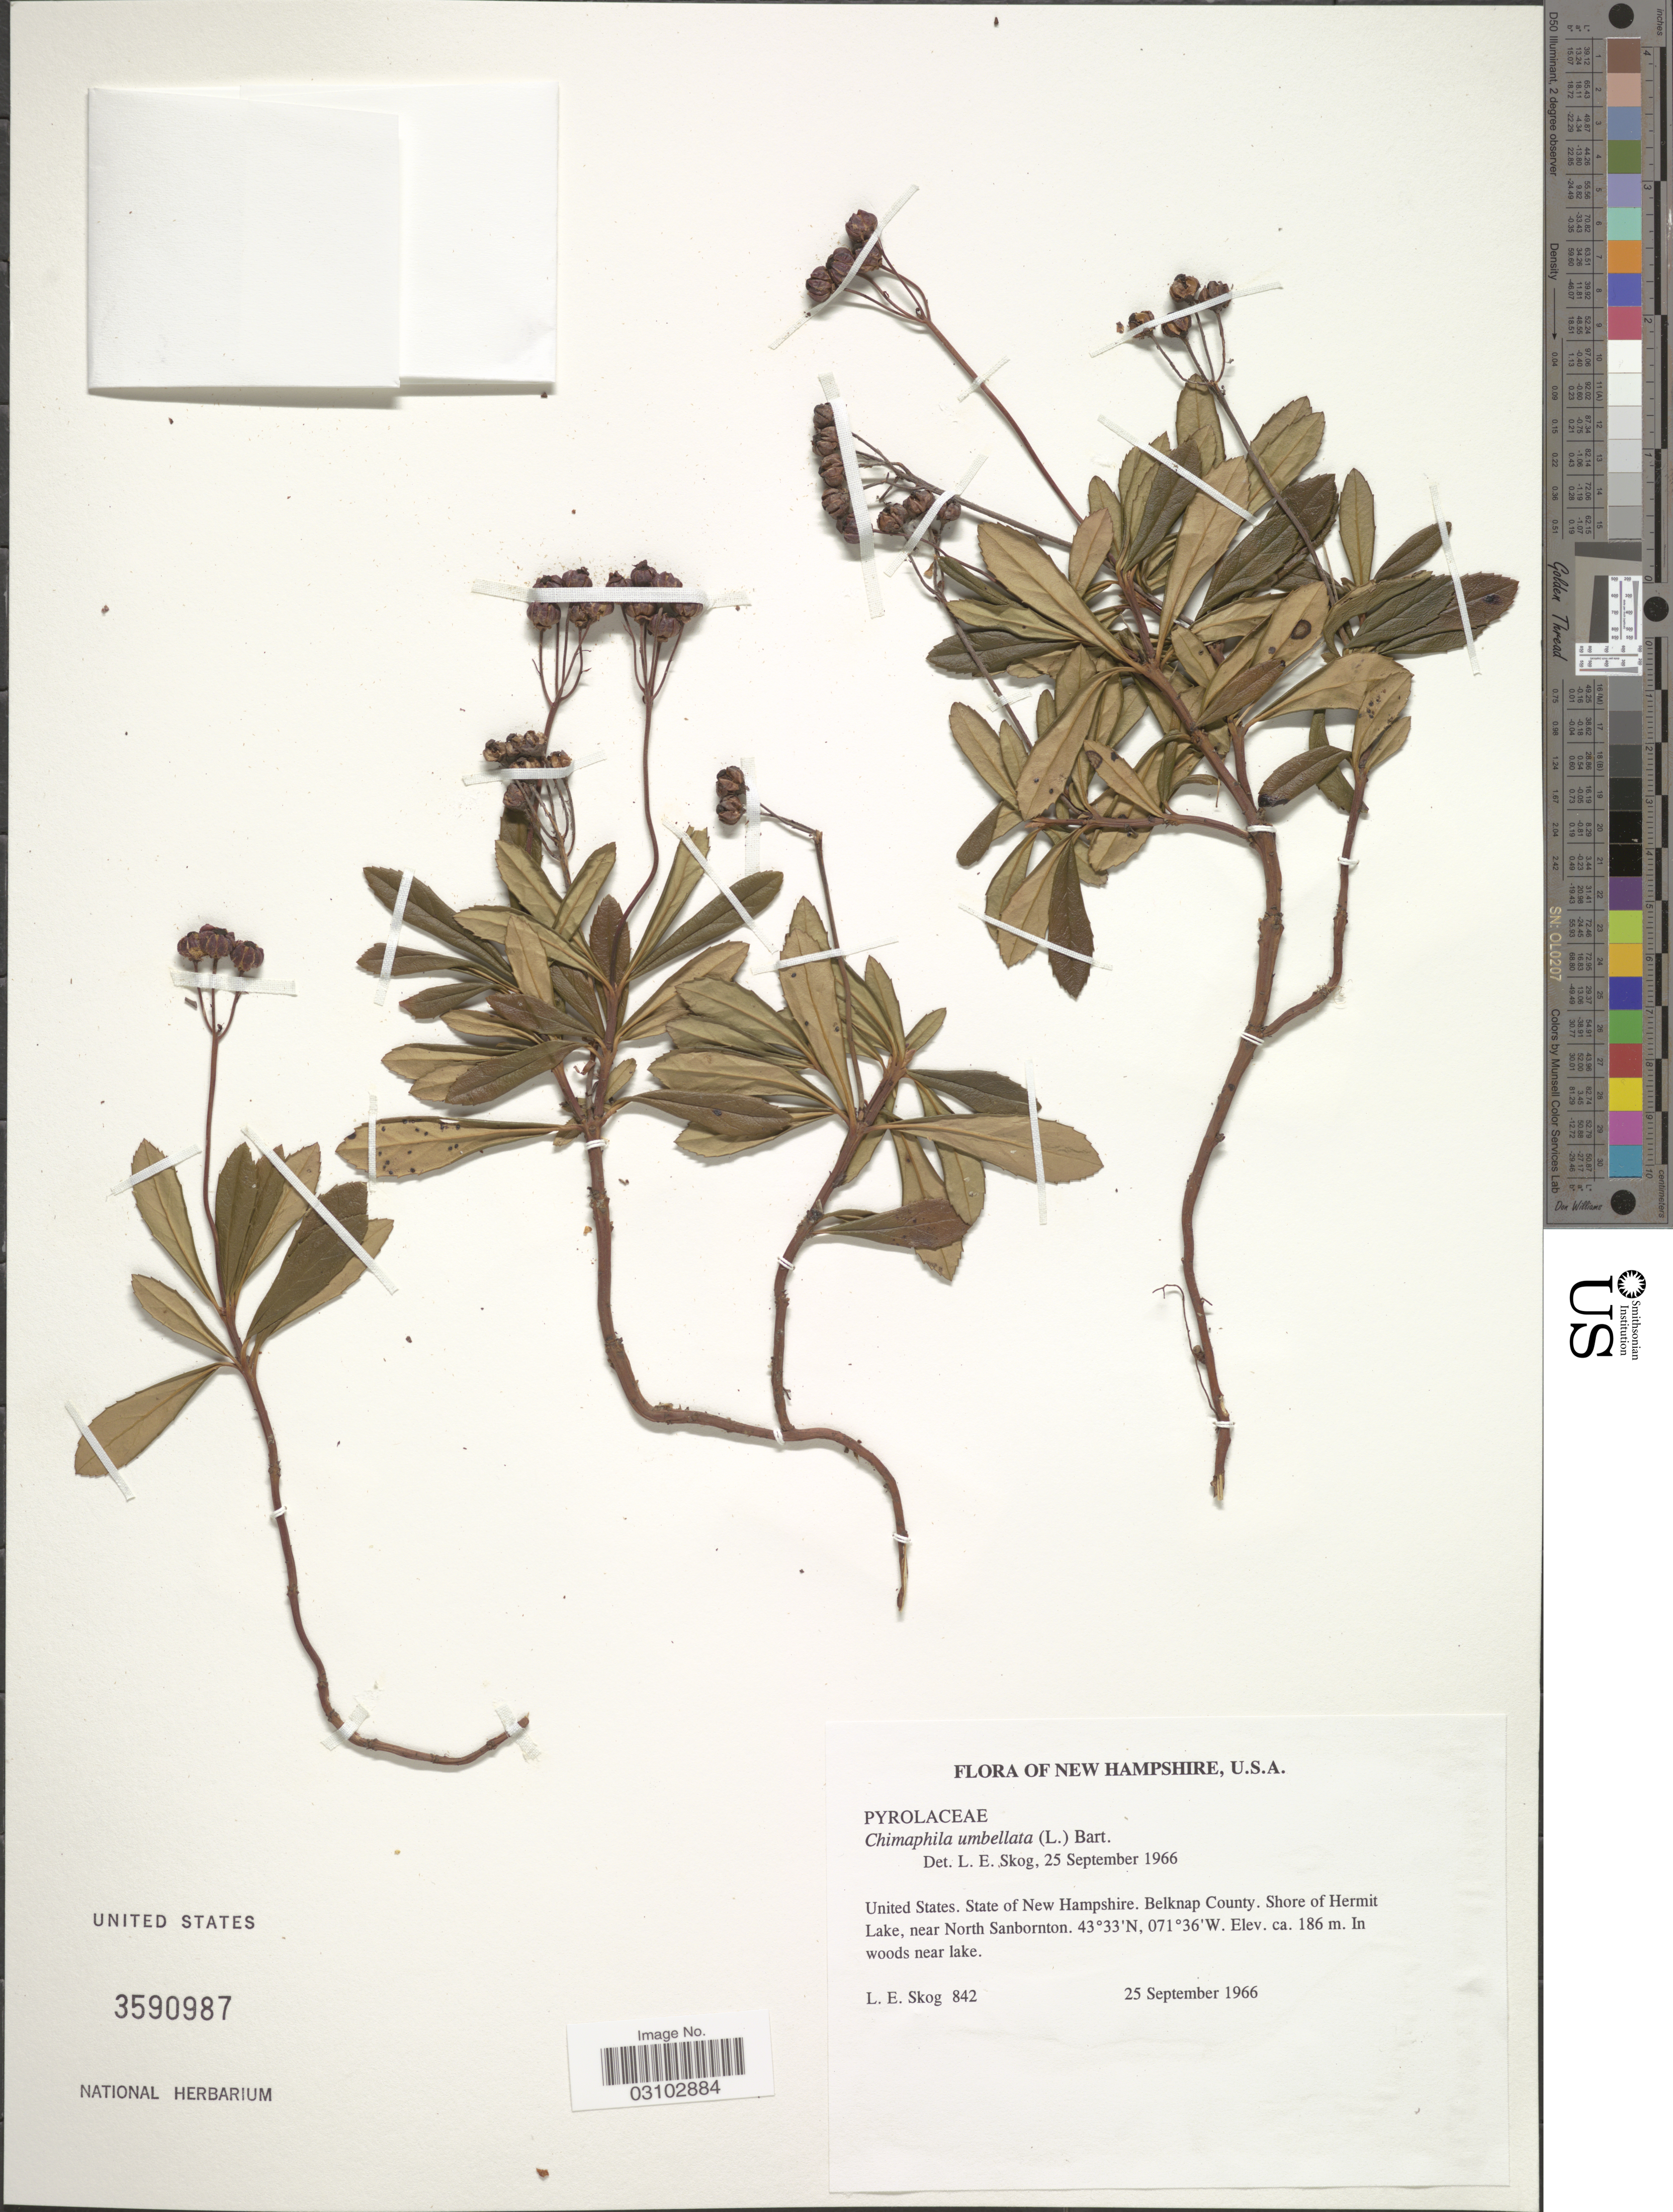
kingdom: Plantae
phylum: Tracheophyta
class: Magnoliopsida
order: Ericales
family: Ericaceae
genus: Chimaphila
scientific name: Chimaphila umbellata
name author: (L.) W.P.C. Barton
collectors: L. E. Skog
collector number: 842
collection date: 1966-09-25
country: United States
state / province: New Hampshire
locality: Belknap County. Shore of Hermit Lake, near North Sanbornton. In woods near lake.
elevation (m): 186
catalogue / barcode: US 3590987